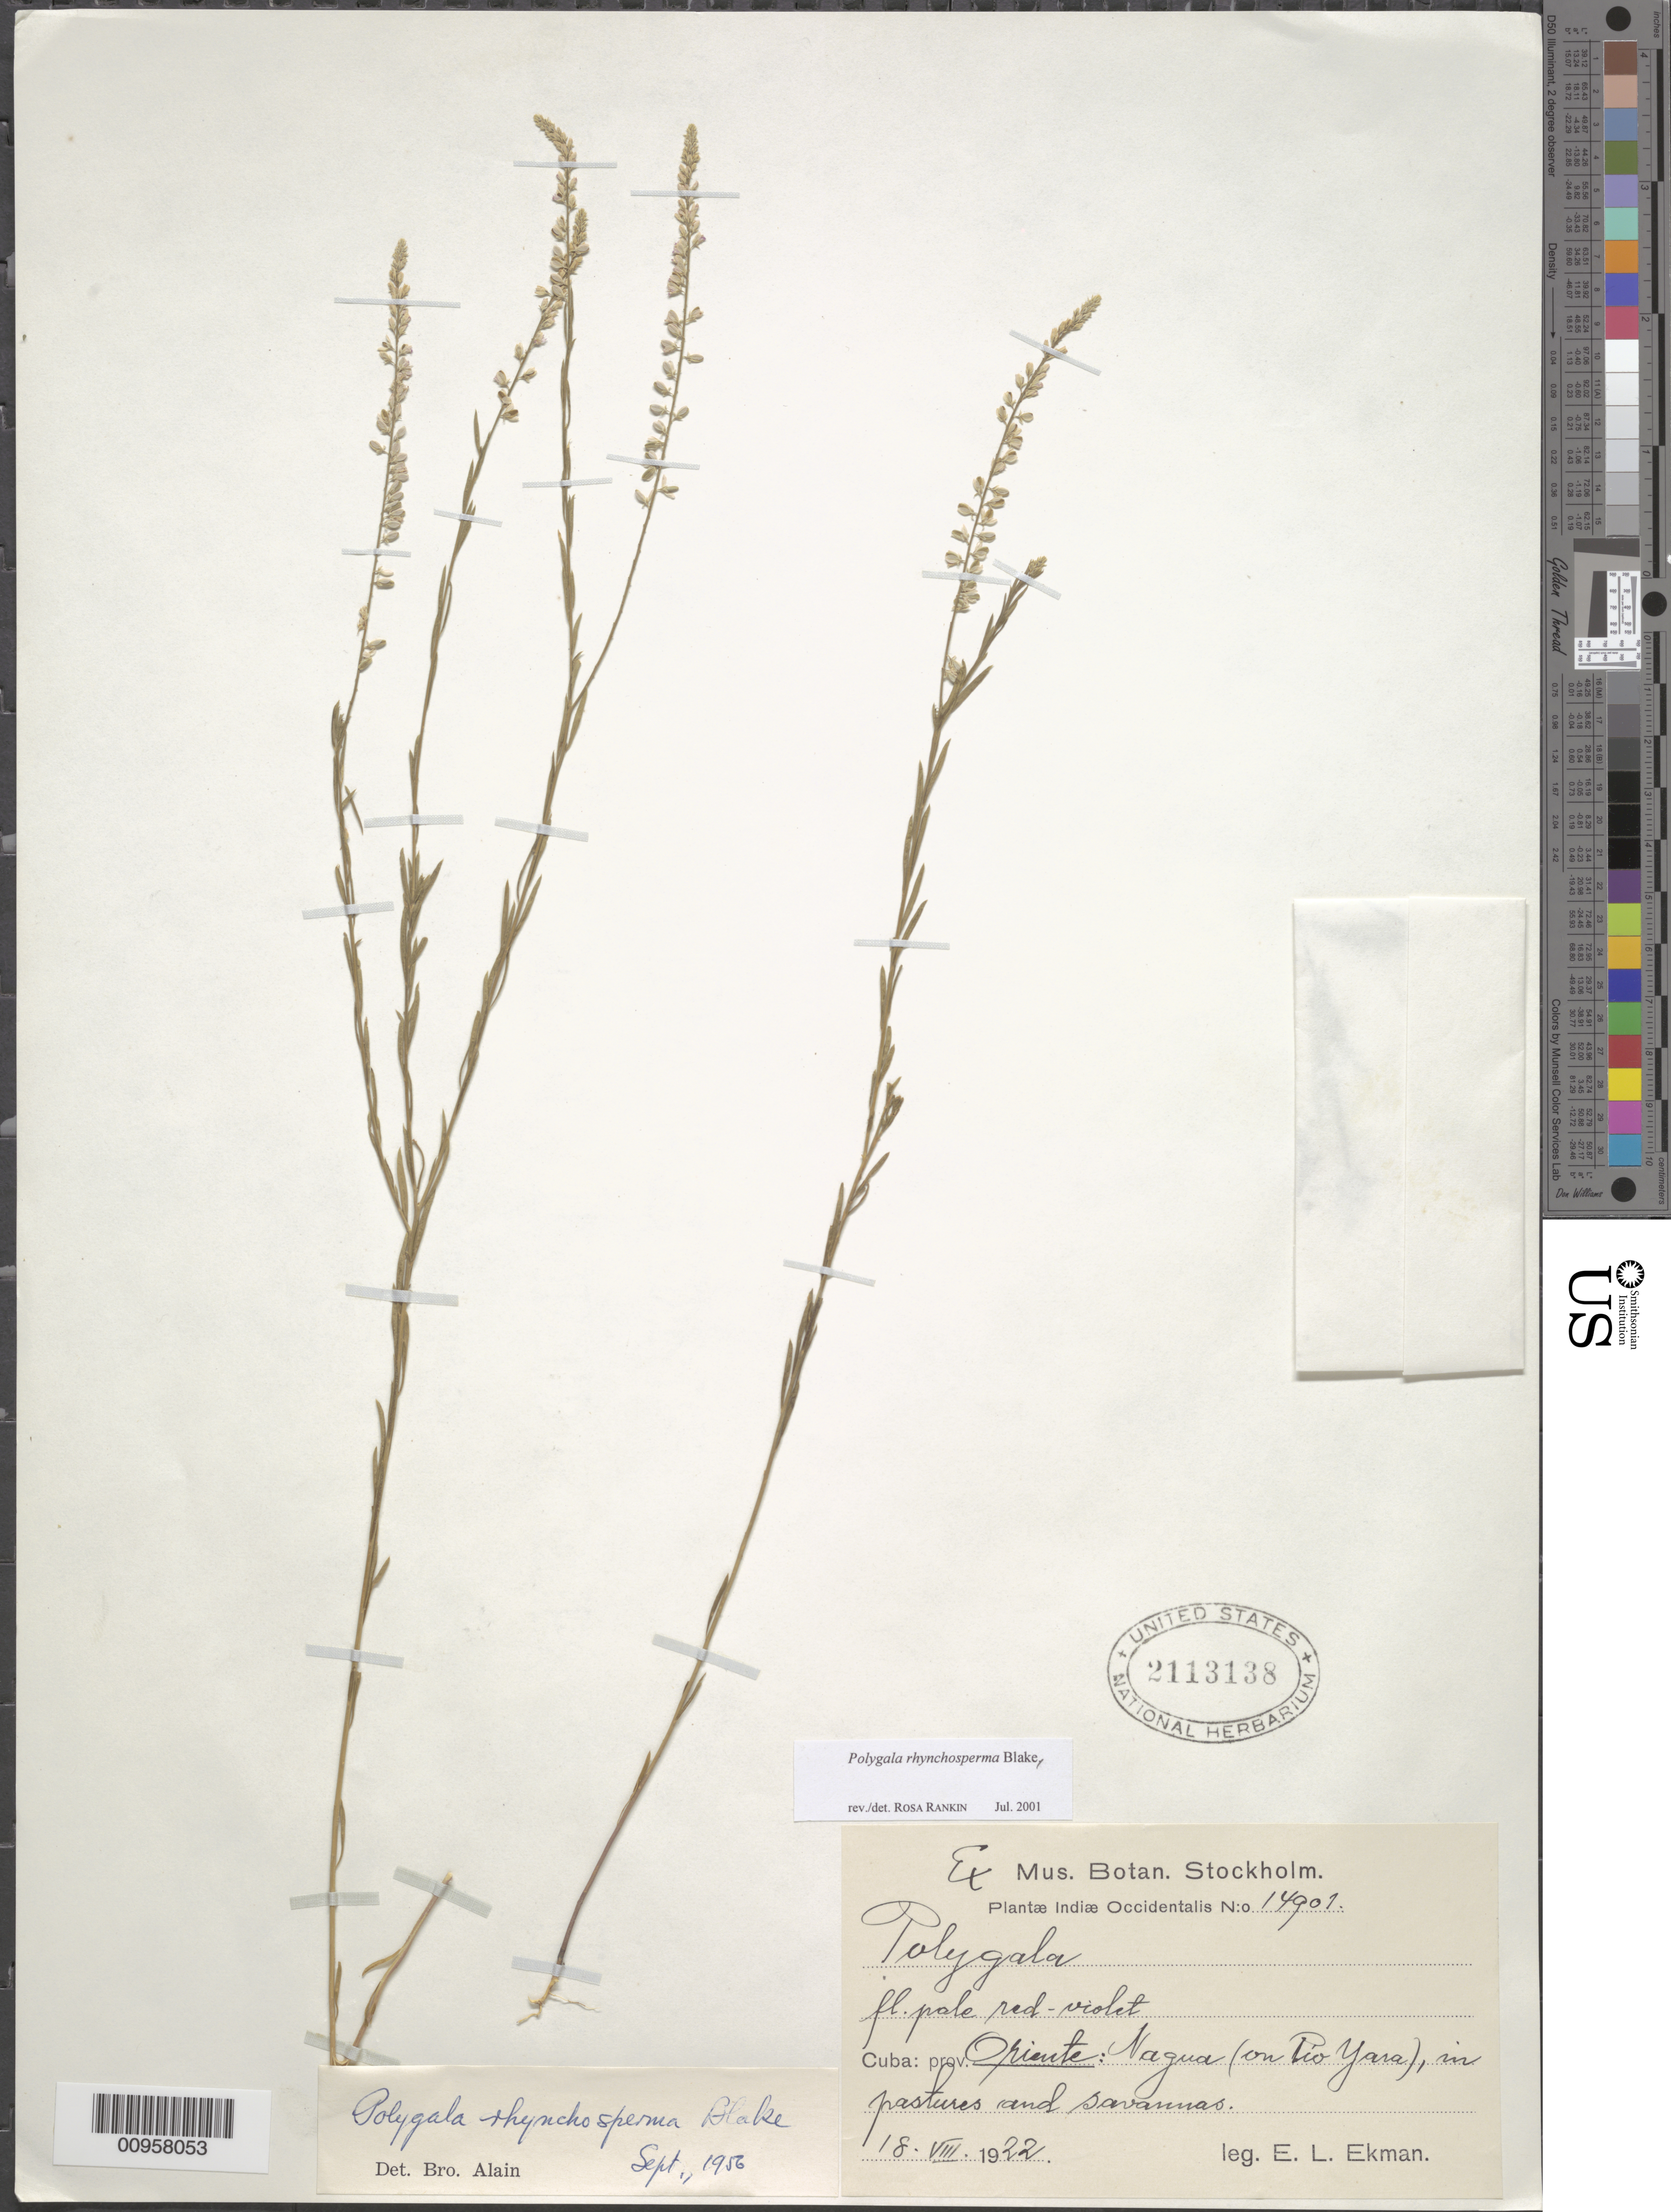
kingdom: Plantae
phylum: Tracheophyta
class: Magnoliopsida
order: Fabales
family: Polygalaceae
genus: Polygala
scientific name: Polygala rhynchosperma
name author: S.F. Blake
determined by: Rankin Rodriguez, Rosa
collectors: E. L. Ekman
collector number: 14901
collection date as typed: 18 Aug 1922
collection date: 1922-08-18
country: Cuba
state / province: Oriente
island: Cuba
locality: Magua (on Rio Yara)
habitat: In pastures and savannas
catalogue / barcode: US 2113138